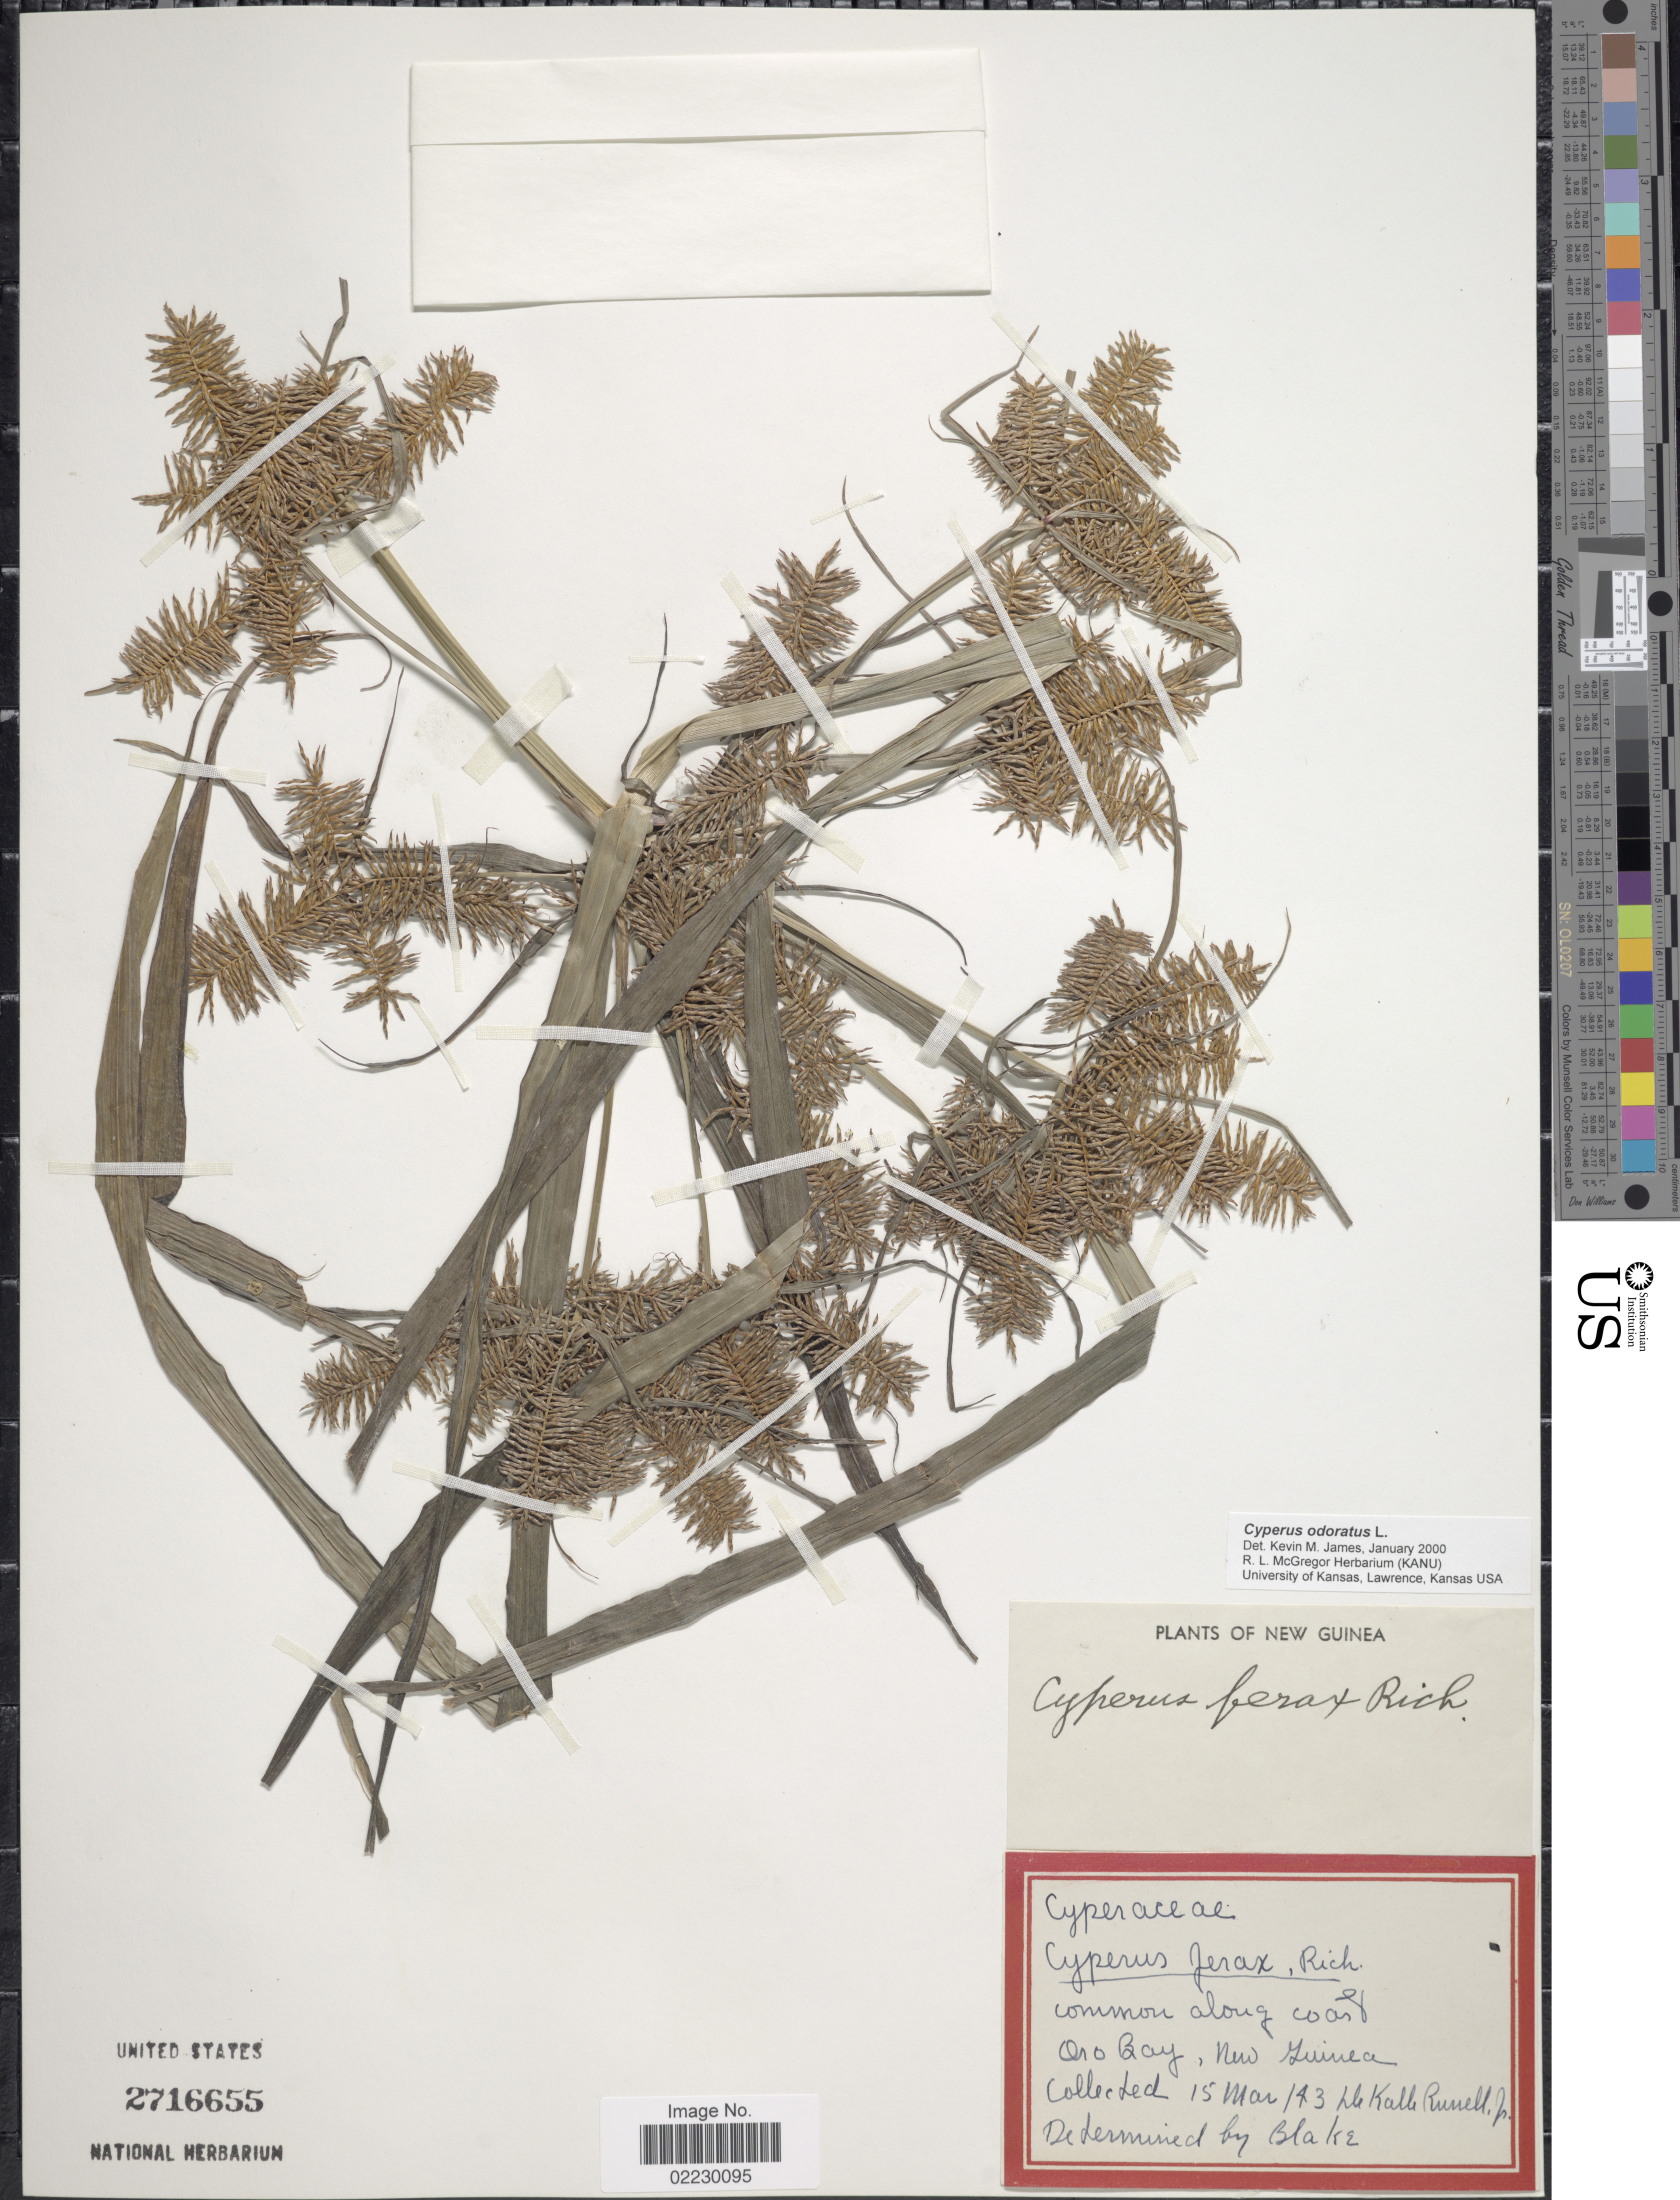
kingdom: Plantae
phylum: Tracheophyta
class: Liliopsida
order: Poales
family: Cyperaceae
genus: Cyperus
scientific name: Cyperus odoratus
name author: L.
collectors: D. K. Russell Jr.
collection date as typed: Transcribed d/m/y: 15/3/43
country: Papua New Guinea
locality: New Guinea, Oro Bay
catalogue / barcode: US 2716655